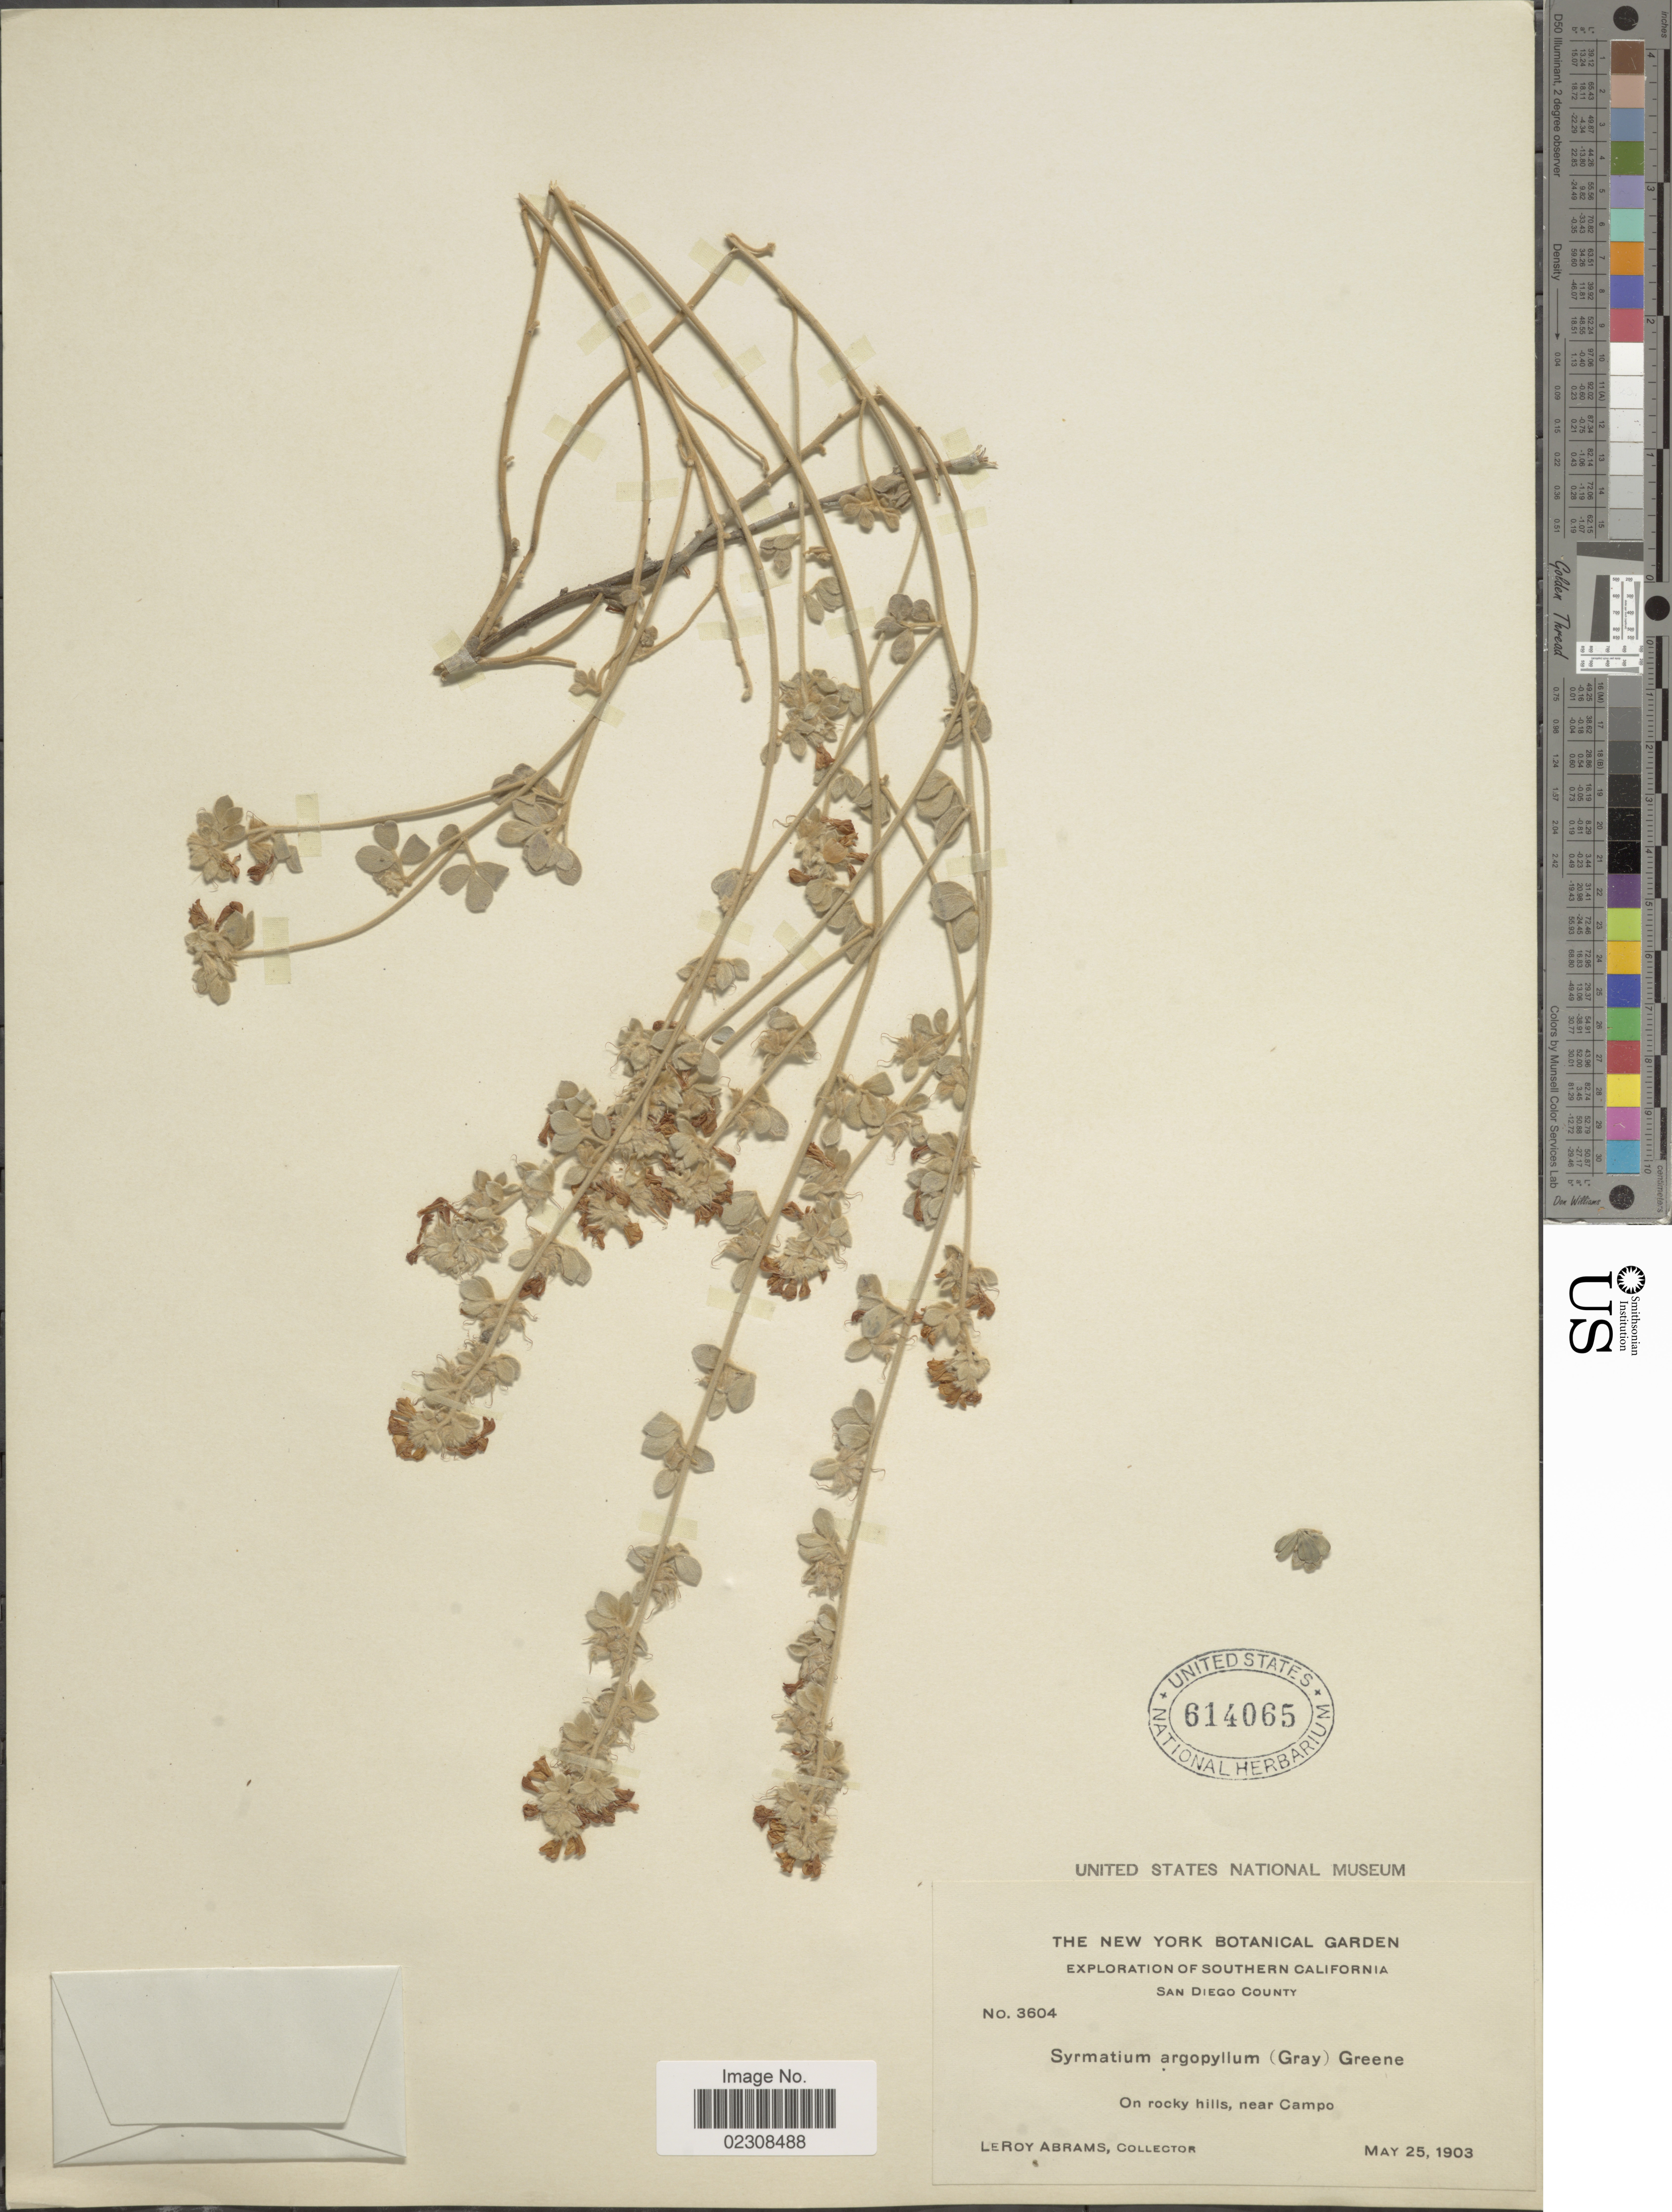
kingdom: Plantae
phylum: Tracheophyta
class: Magnoliopsida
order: Fabales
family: Fabaceae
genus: Syrmatium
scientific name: Syrmatium argophyllum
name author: (A. Gray) Greene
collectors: L. Abrams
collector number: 3604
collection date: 1903-05-25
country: United States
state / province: California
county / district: San Diego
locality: Southern California, San Diego County, On rocky hills, near campo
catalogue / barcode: US 614065